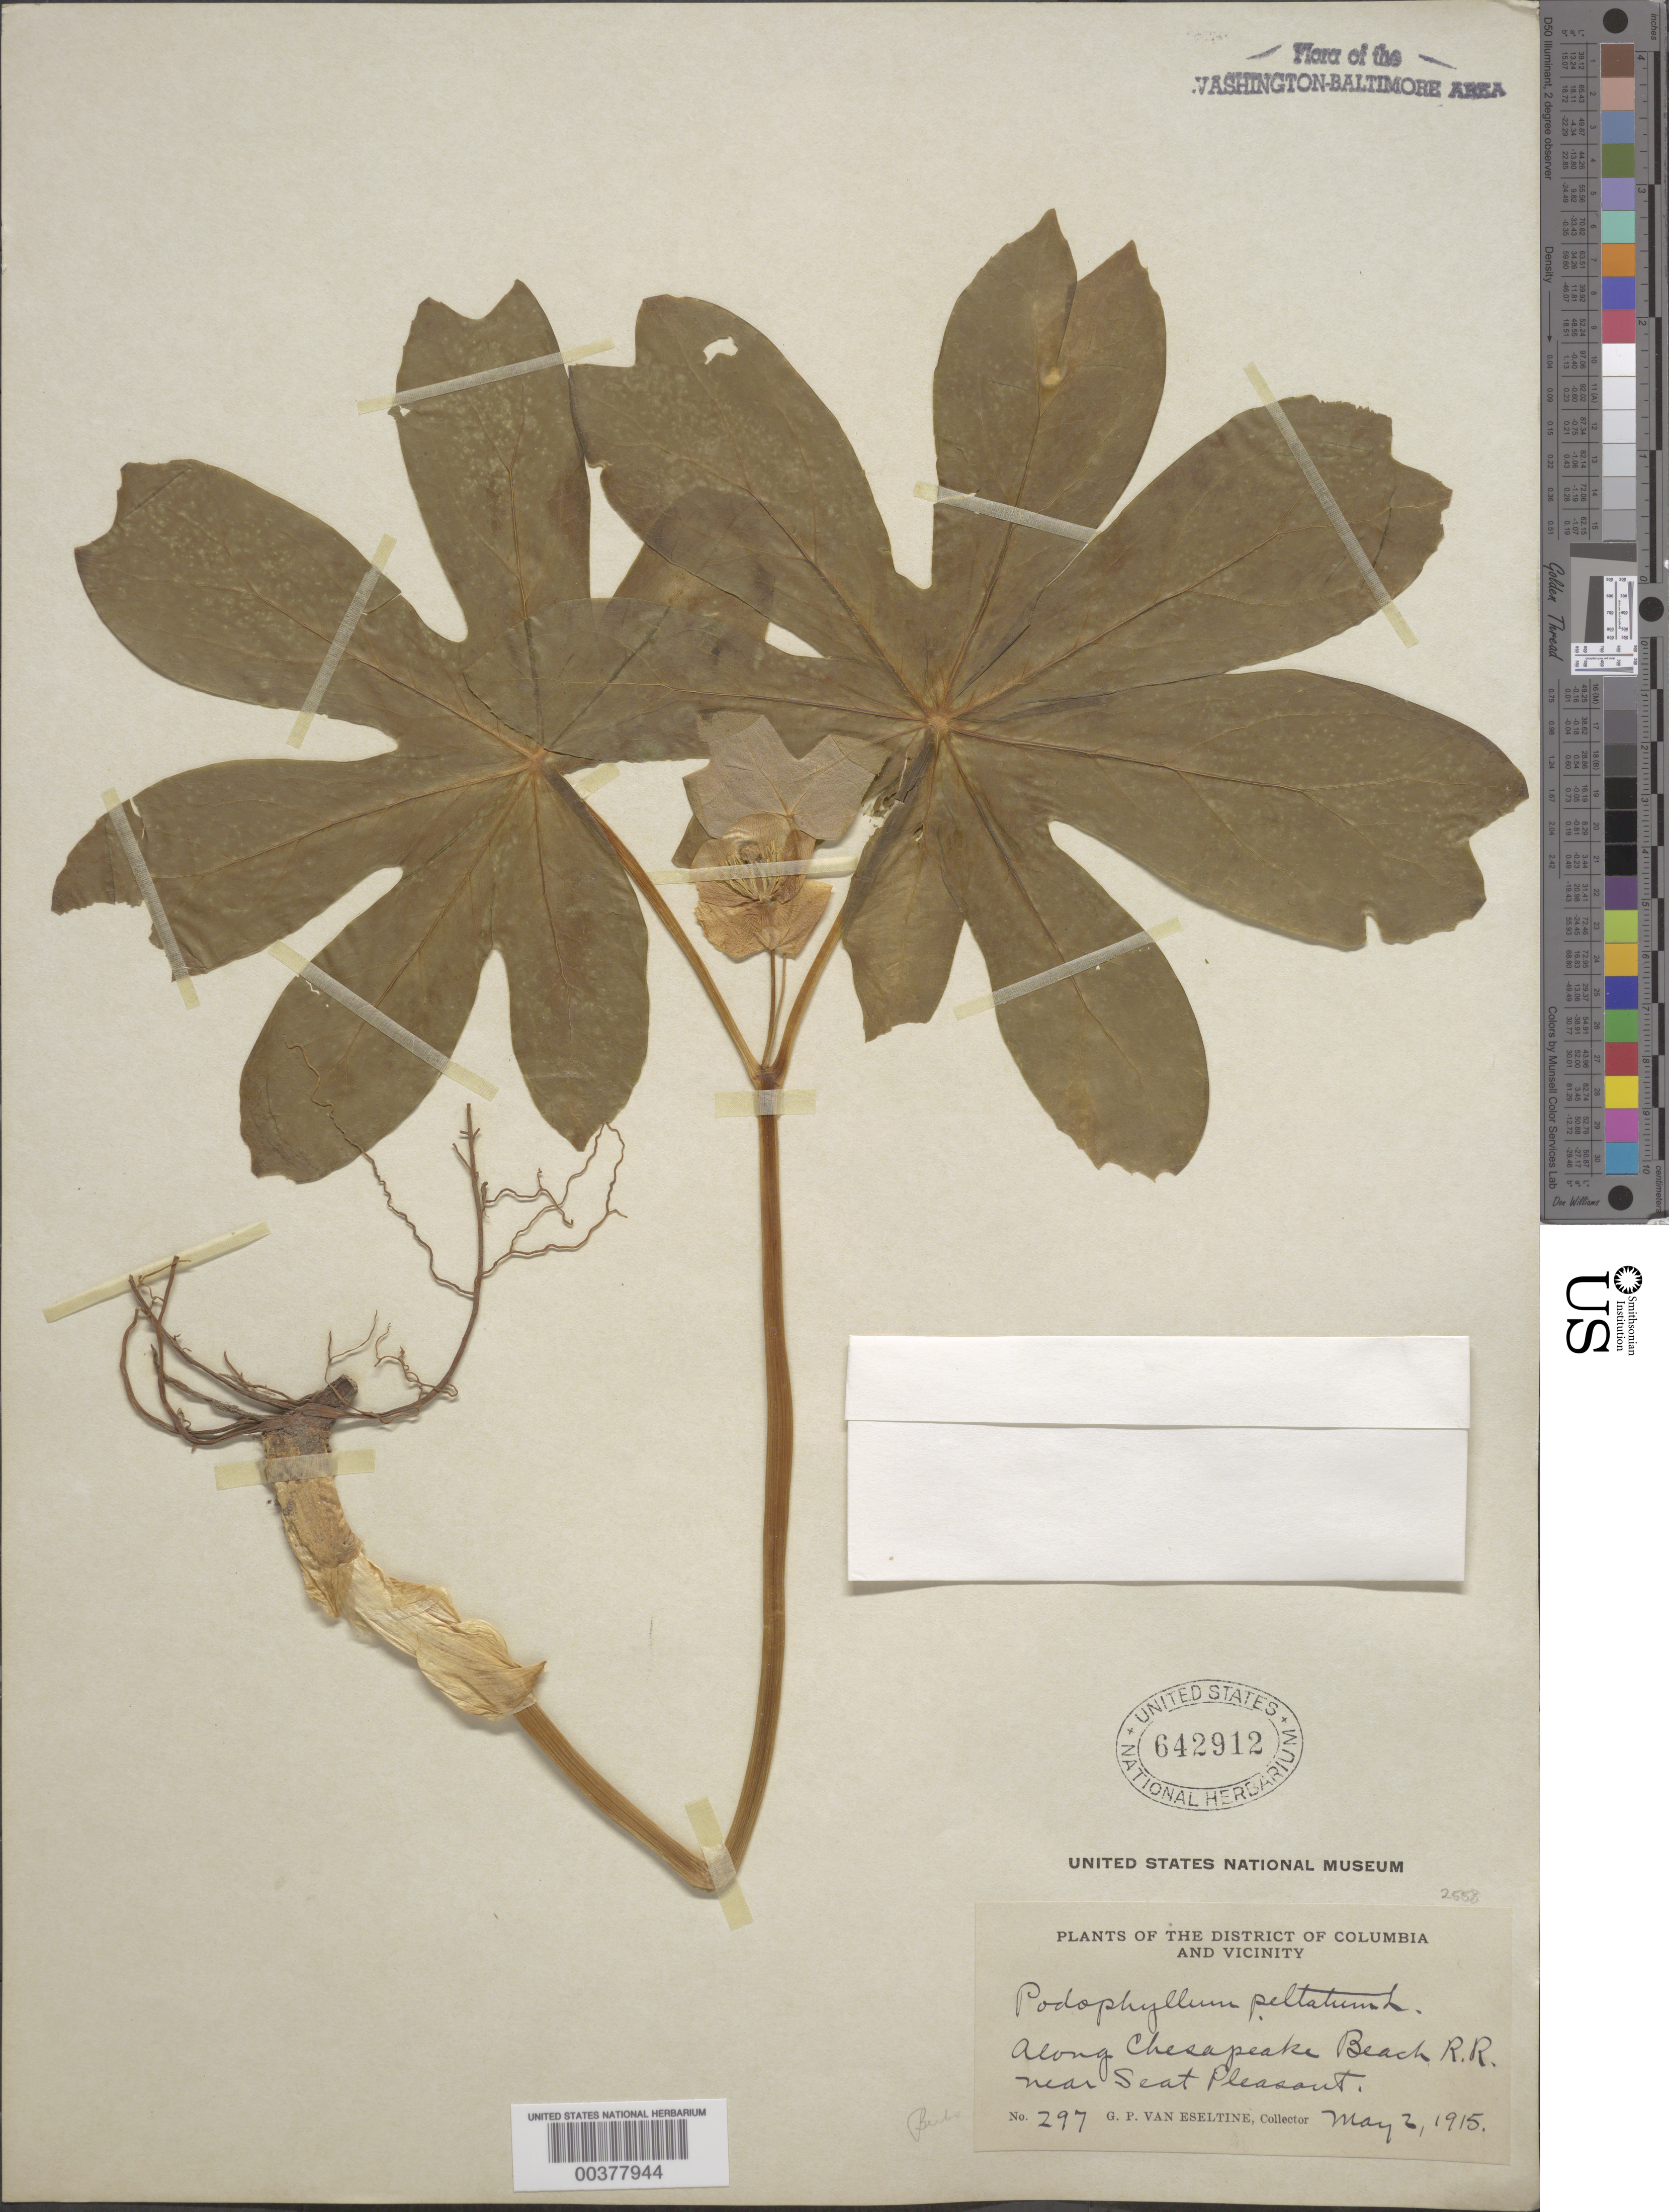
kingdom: Plantae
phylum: Tracheophyta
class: Magnoliopsida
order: Ranunculales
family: Berberidaceae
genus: Podophyllum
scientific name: Podophyllum peltatum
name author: L.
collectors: G. P. Van Eseltine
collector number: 297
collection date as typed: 02 May 1915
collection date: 1915-05-02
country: United States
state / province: Maryland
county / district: Prince George's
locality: Along Chesapeake Beach Railroad near Seat Pleasant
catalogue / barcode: US 642912